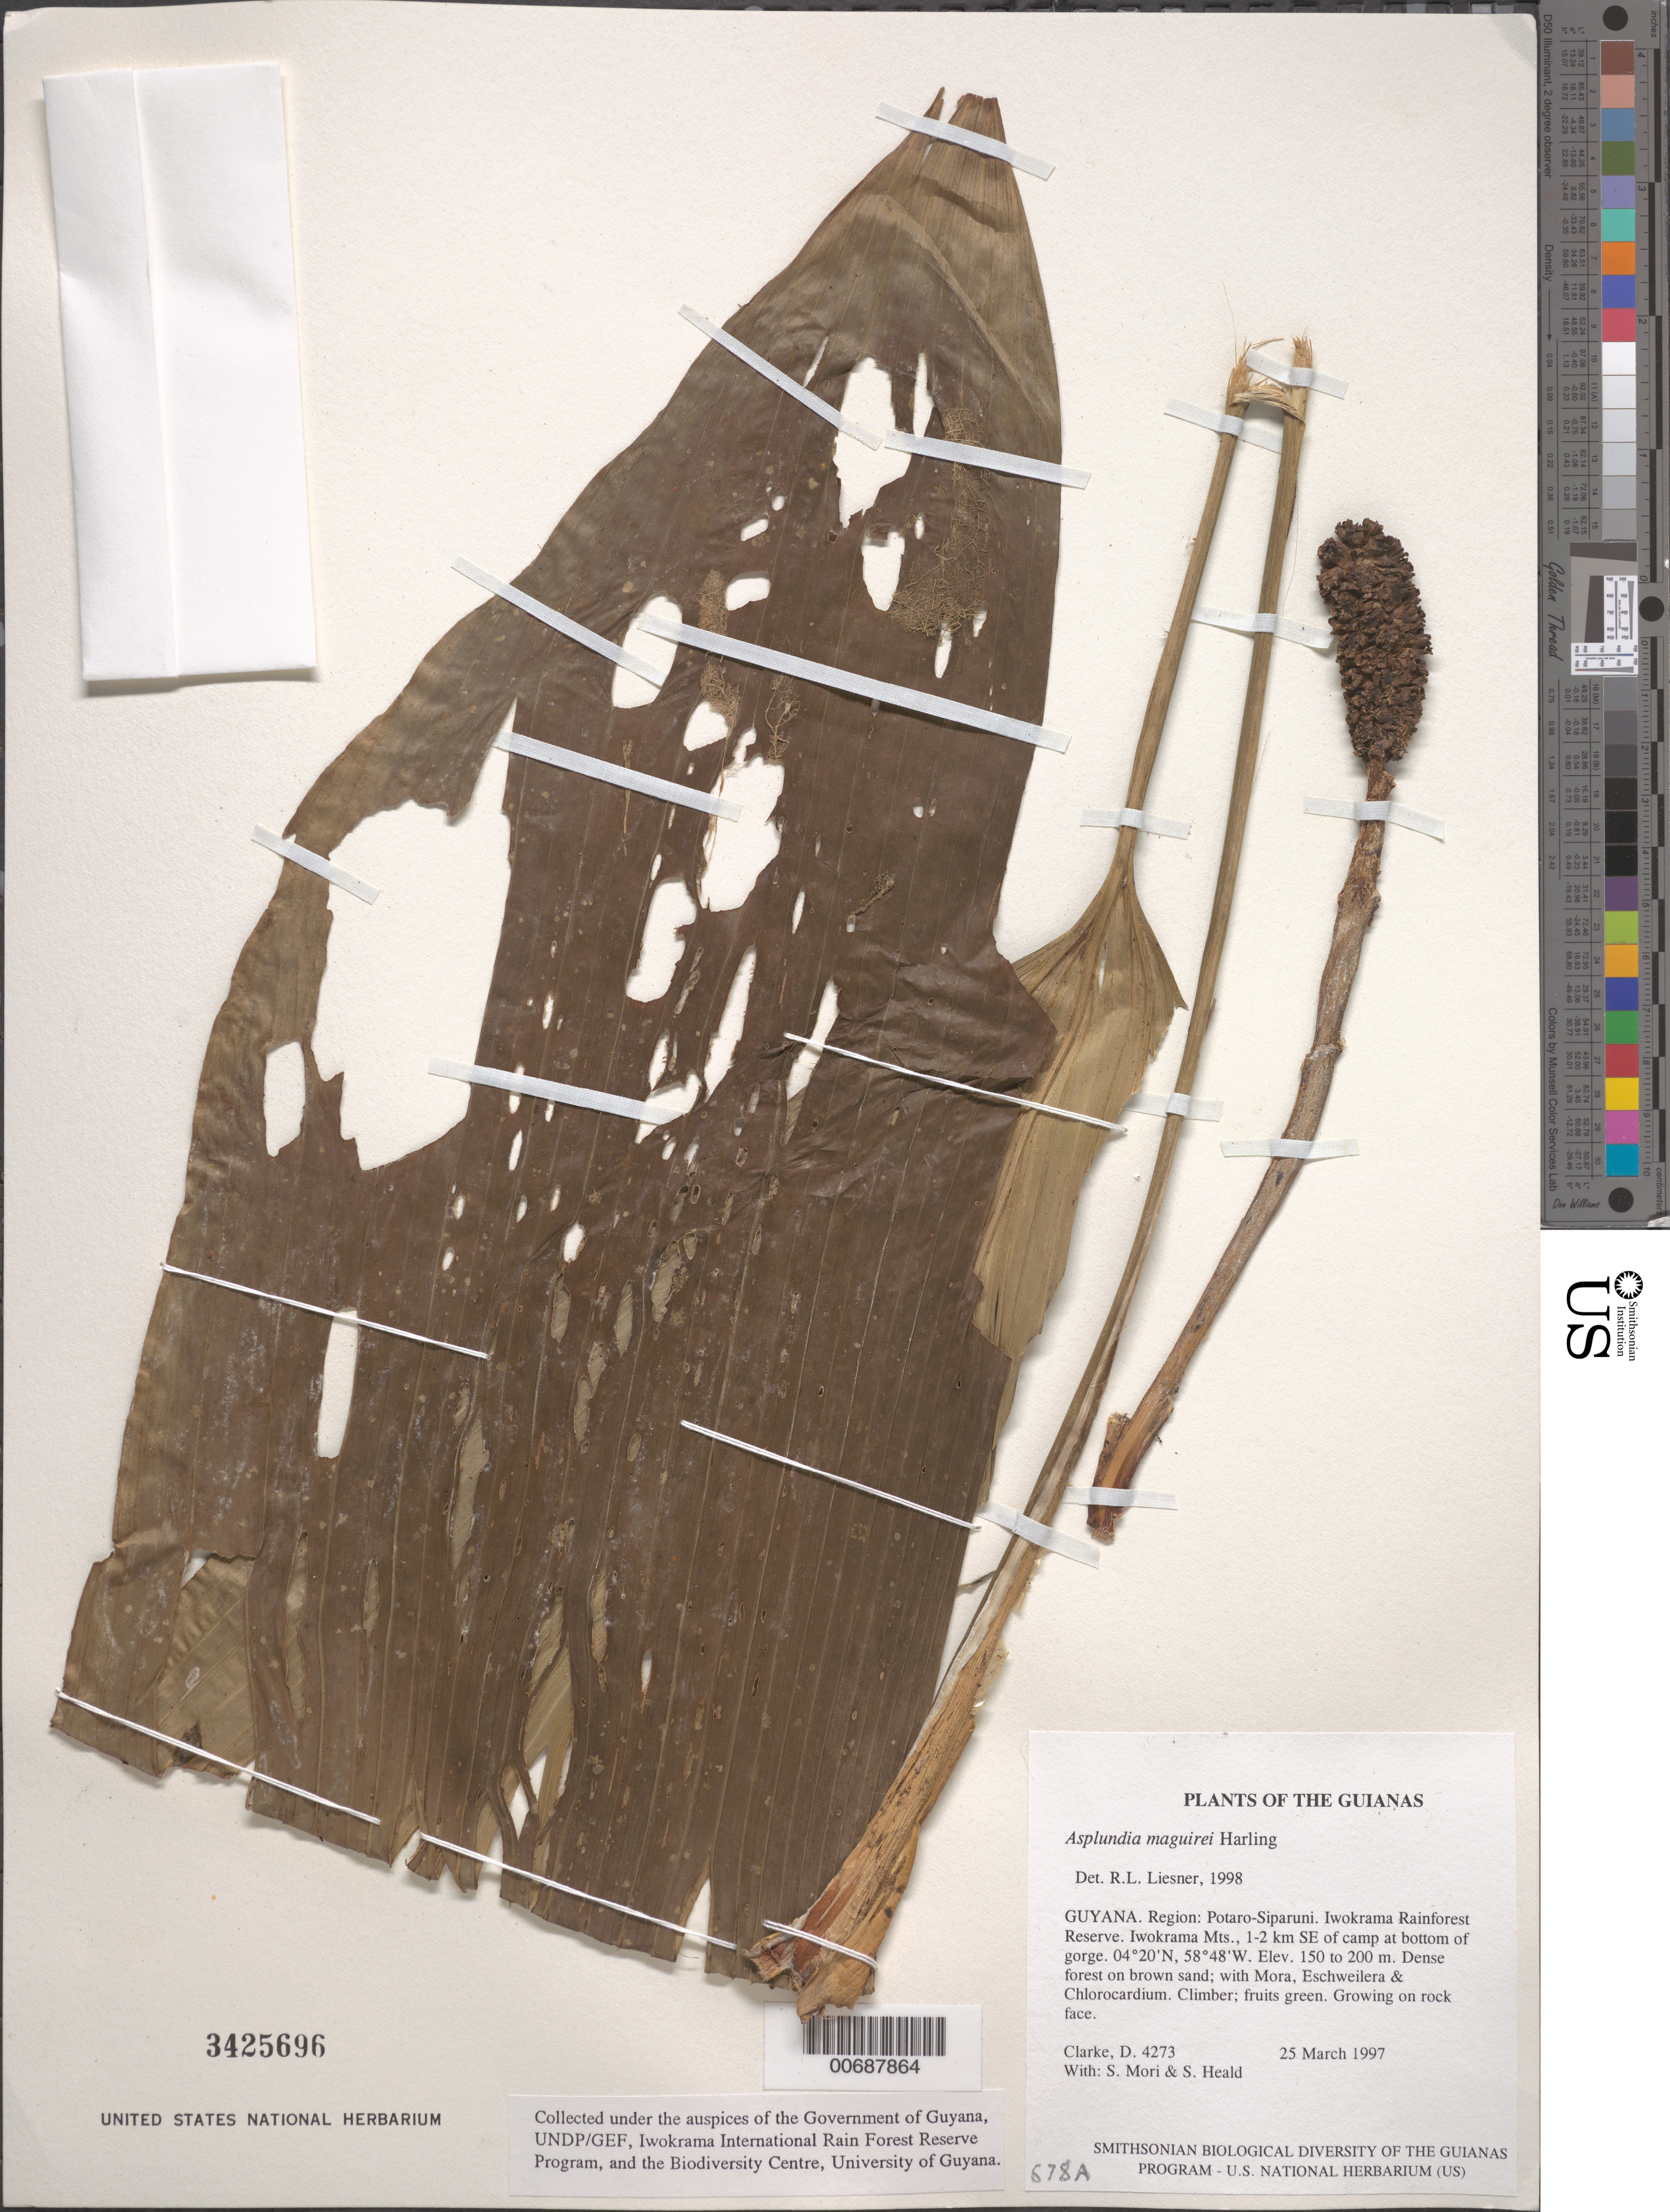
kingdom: Plantae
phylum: Tracheophyta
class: Liliopsida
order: Pandanales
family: Cyclanthaceae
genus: Asplundia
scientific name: Asplundia maguirei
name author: Harling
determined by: Liesner, R. L.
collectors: H. D. Clarke, S. Mori & S. Heald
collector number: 4273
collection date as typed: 25 March 1997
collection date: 1997-03-25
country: Guyana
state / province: Potaro-Siparuni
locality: Iwokrama Rainforest Reserve. Iwokrama Mts., 1-2 km SE of camp at bottom of gorge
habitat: Dense forest on brown sand; with Mora, Eschweilera & Chlorocardium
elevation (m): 150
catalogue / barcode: US 3425696